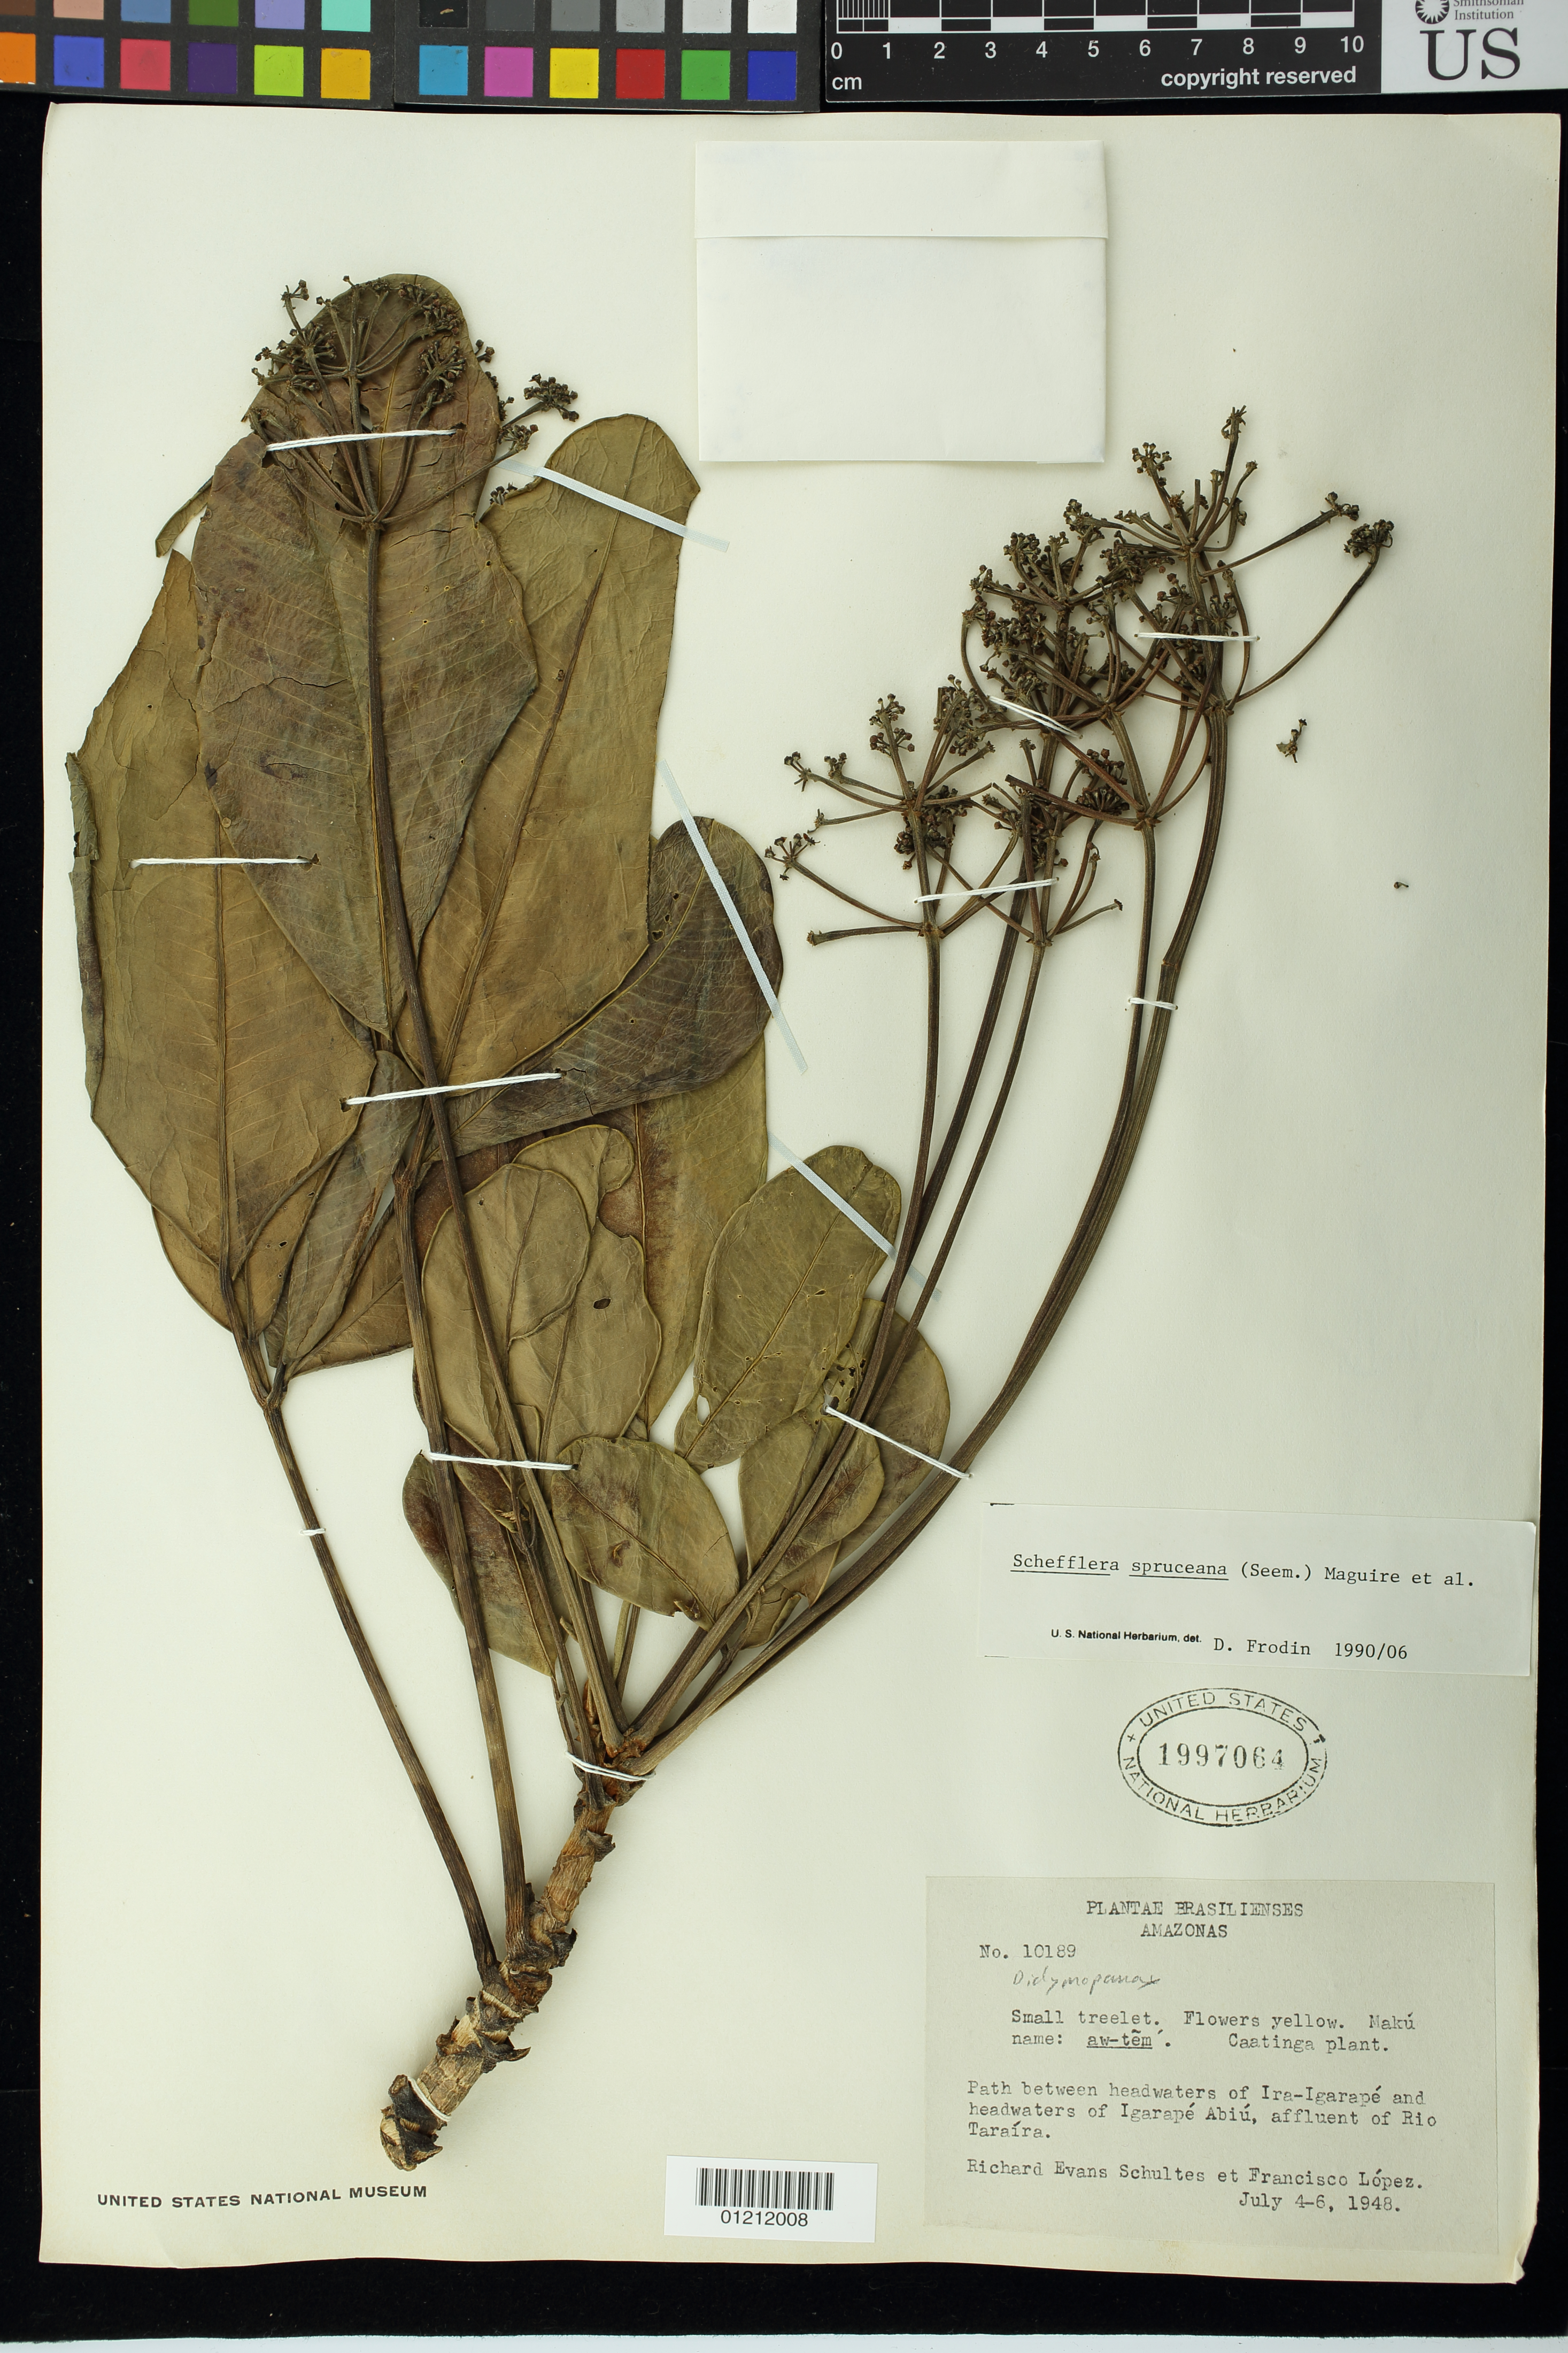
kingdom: Plantae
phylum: Tracheophyta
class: Magnoliopsida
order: Apiales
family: Araliaceae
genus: Schefflera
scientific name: Schefflera spruceana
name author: (Seem.) Maguire et al.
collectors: R. E. Schultes & F. Lopéz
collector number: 10189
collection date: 1948-07-04/1948-07-06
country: Brazil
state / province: Amazonas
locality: Path between headwaters of Ira-Igarapé and headwaters of Igarapé Abi·, affluent of Rio Taraíra.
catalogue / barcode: US 1997064